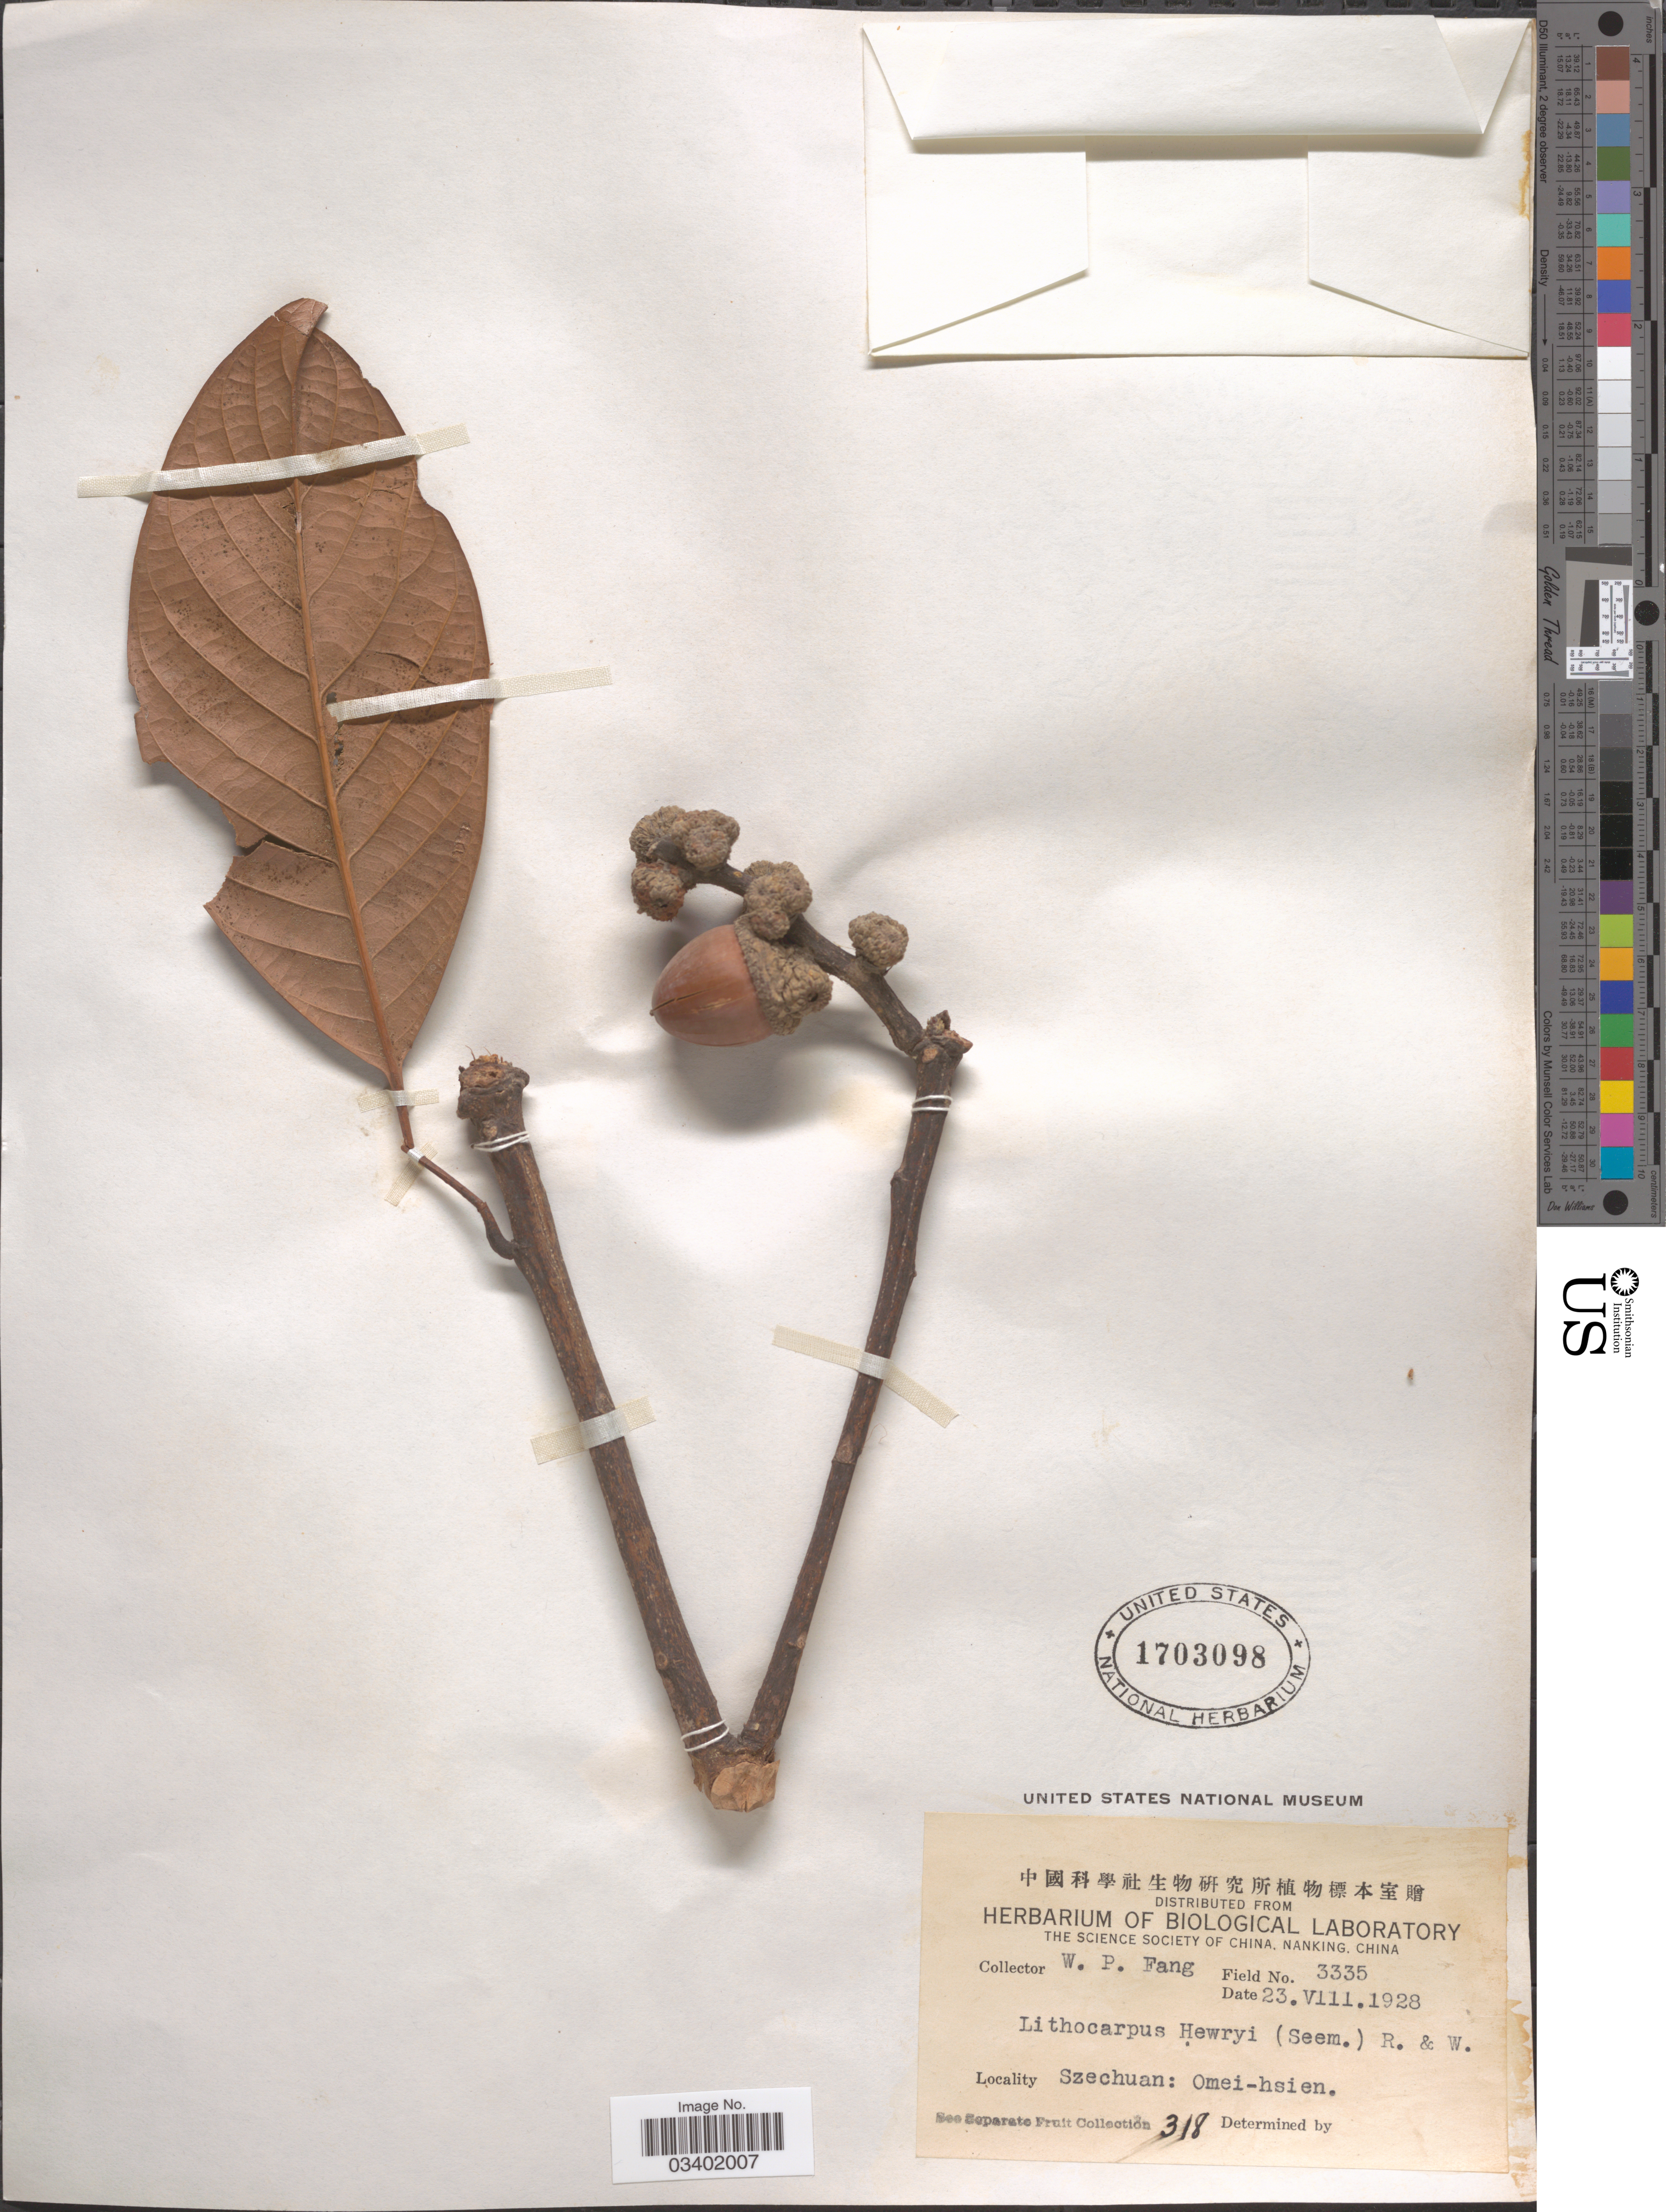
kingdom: Plantae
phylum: Tracheophyta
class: Magnoliopsida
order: Fagales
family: Fagaceae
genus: Lithocarpus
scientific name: Lithocarpus henryi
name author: Rehder & E.H. Wilson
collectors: W. P. Fang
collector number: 3335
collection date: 1928-08-23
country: China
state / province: Sichuan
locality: Szechuan: Omei-hsien.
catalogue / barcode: US 1703098